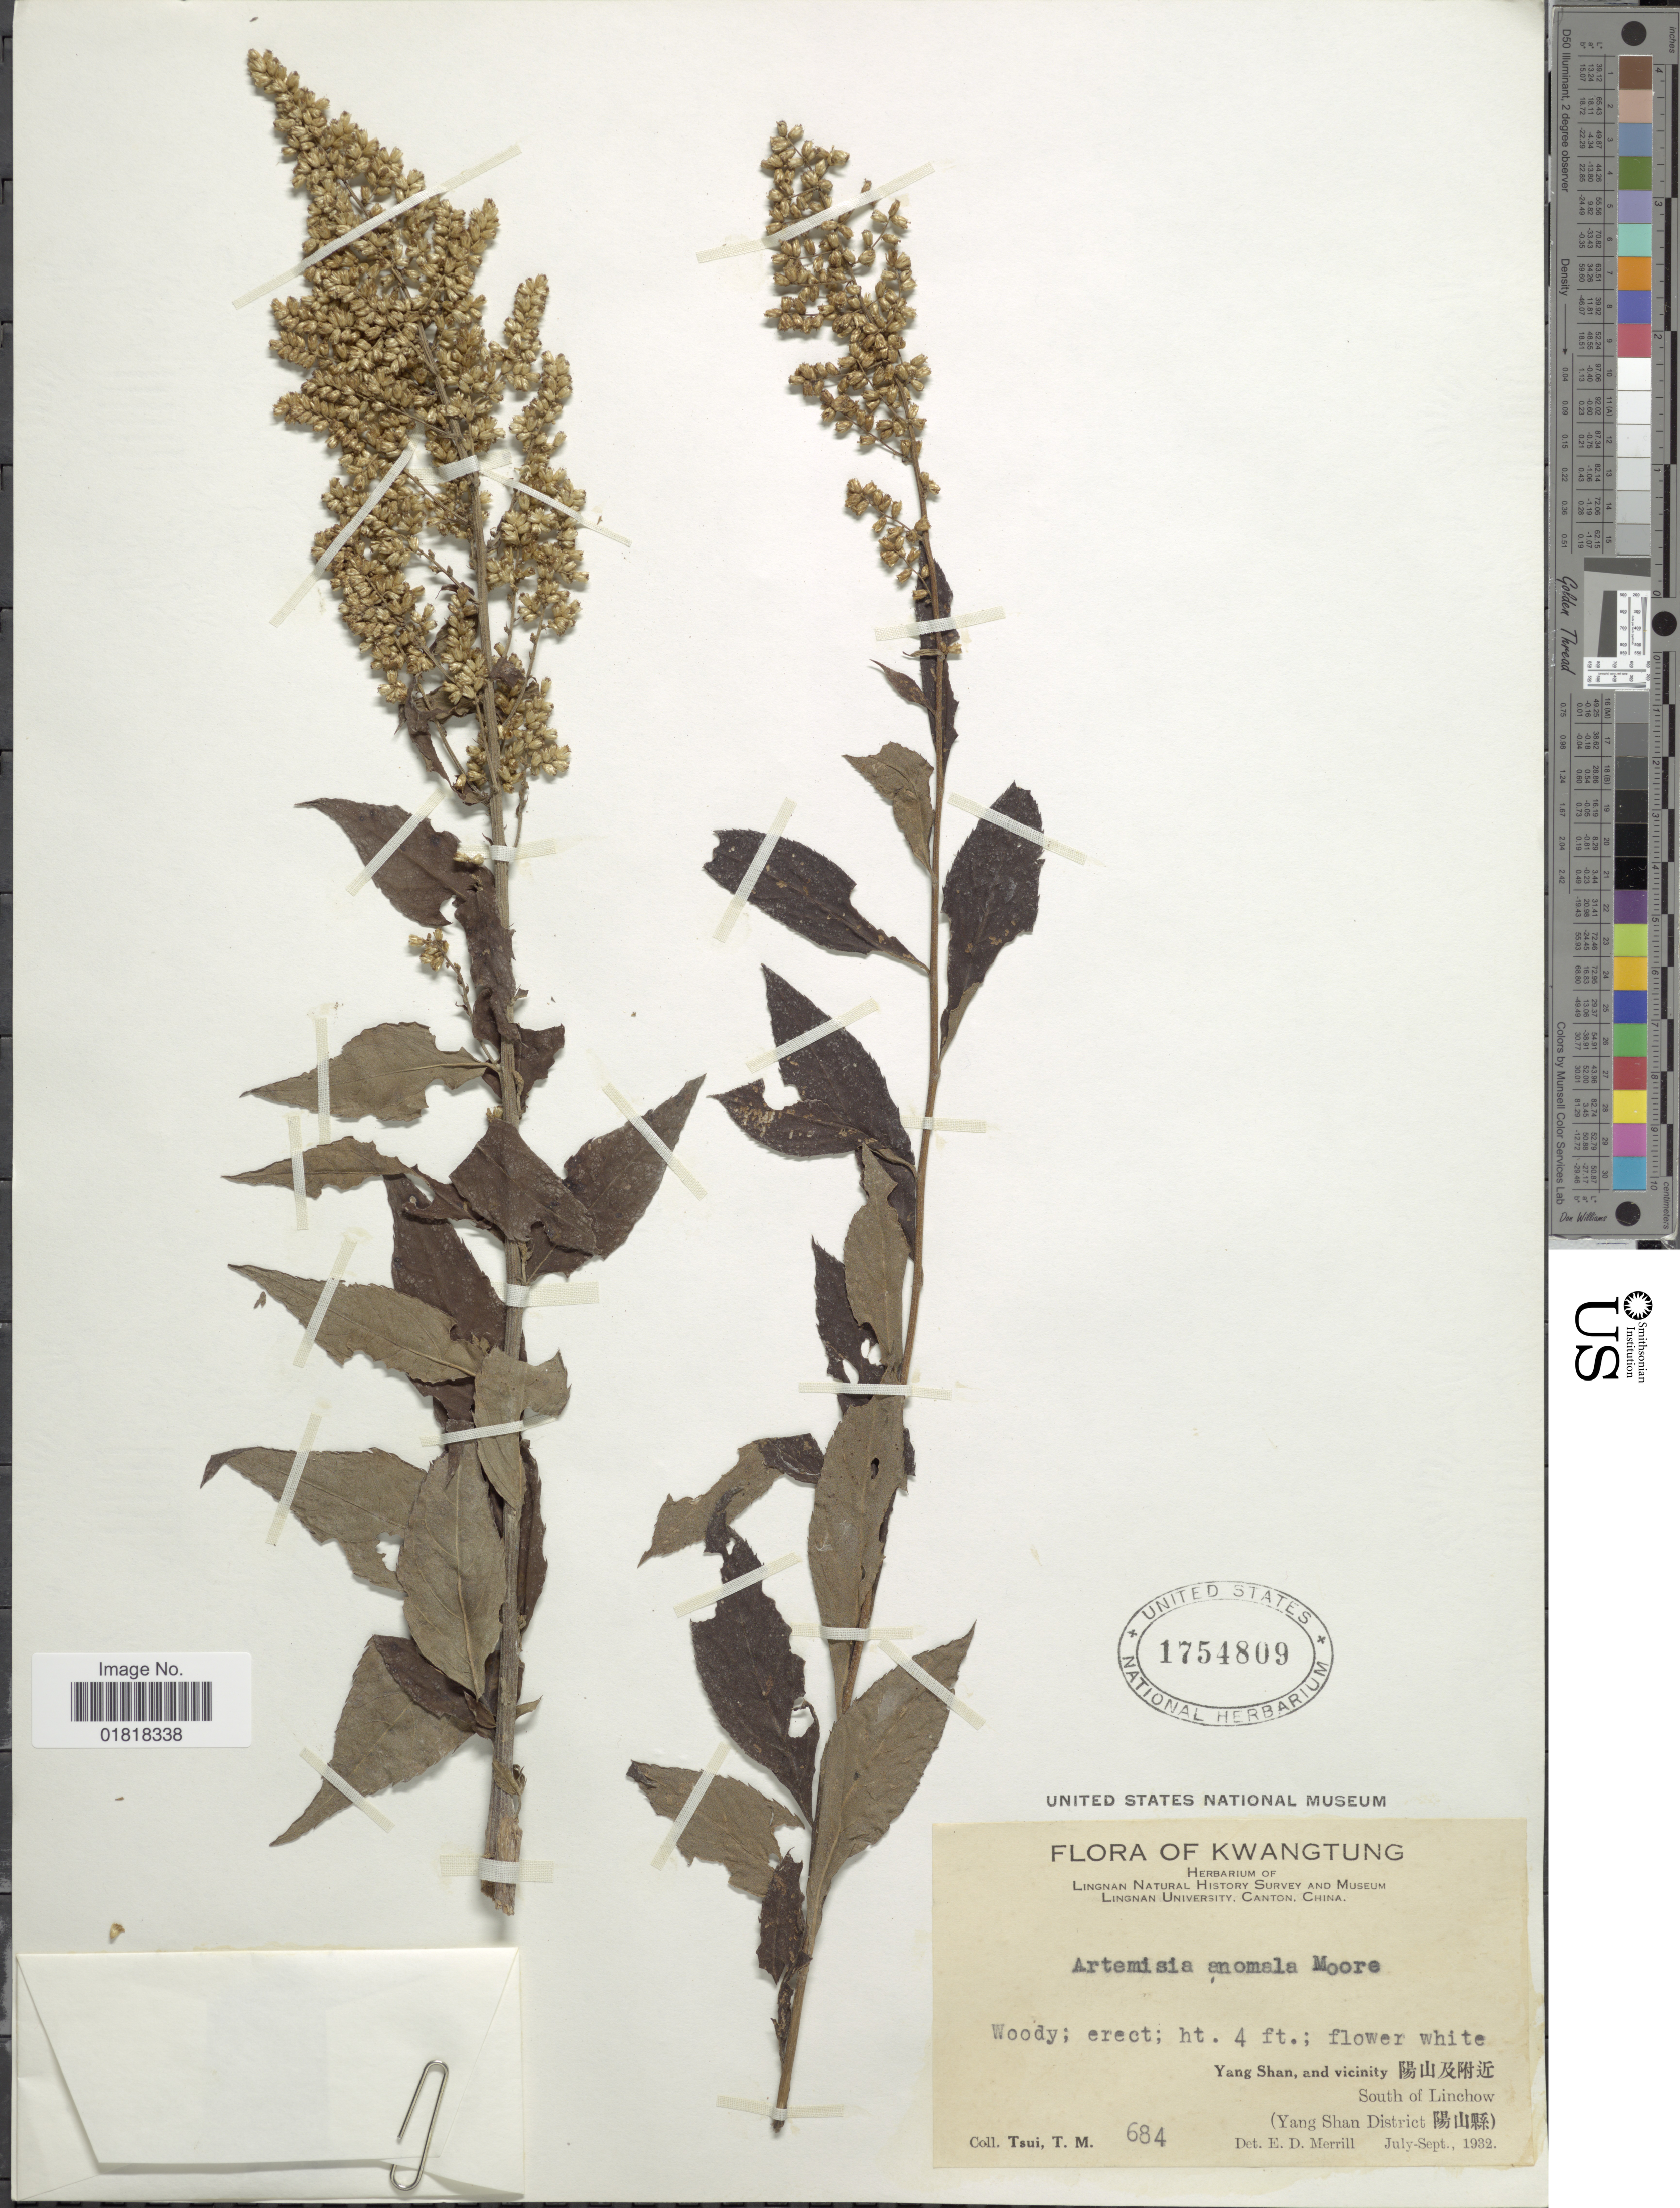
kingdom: Plantae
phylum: Tracheophyta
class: Magnoliopsida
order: Asterales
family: Asteraceae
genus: Artemisia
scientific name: Artemisia anomala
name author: S. Moore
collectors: T. Tsui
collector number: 684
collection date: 1932-07/1932-09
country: China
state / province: Guangdong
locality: Kwangtung, Yang Shan, and vicinity, south of Linchow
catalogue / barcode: US 1754809